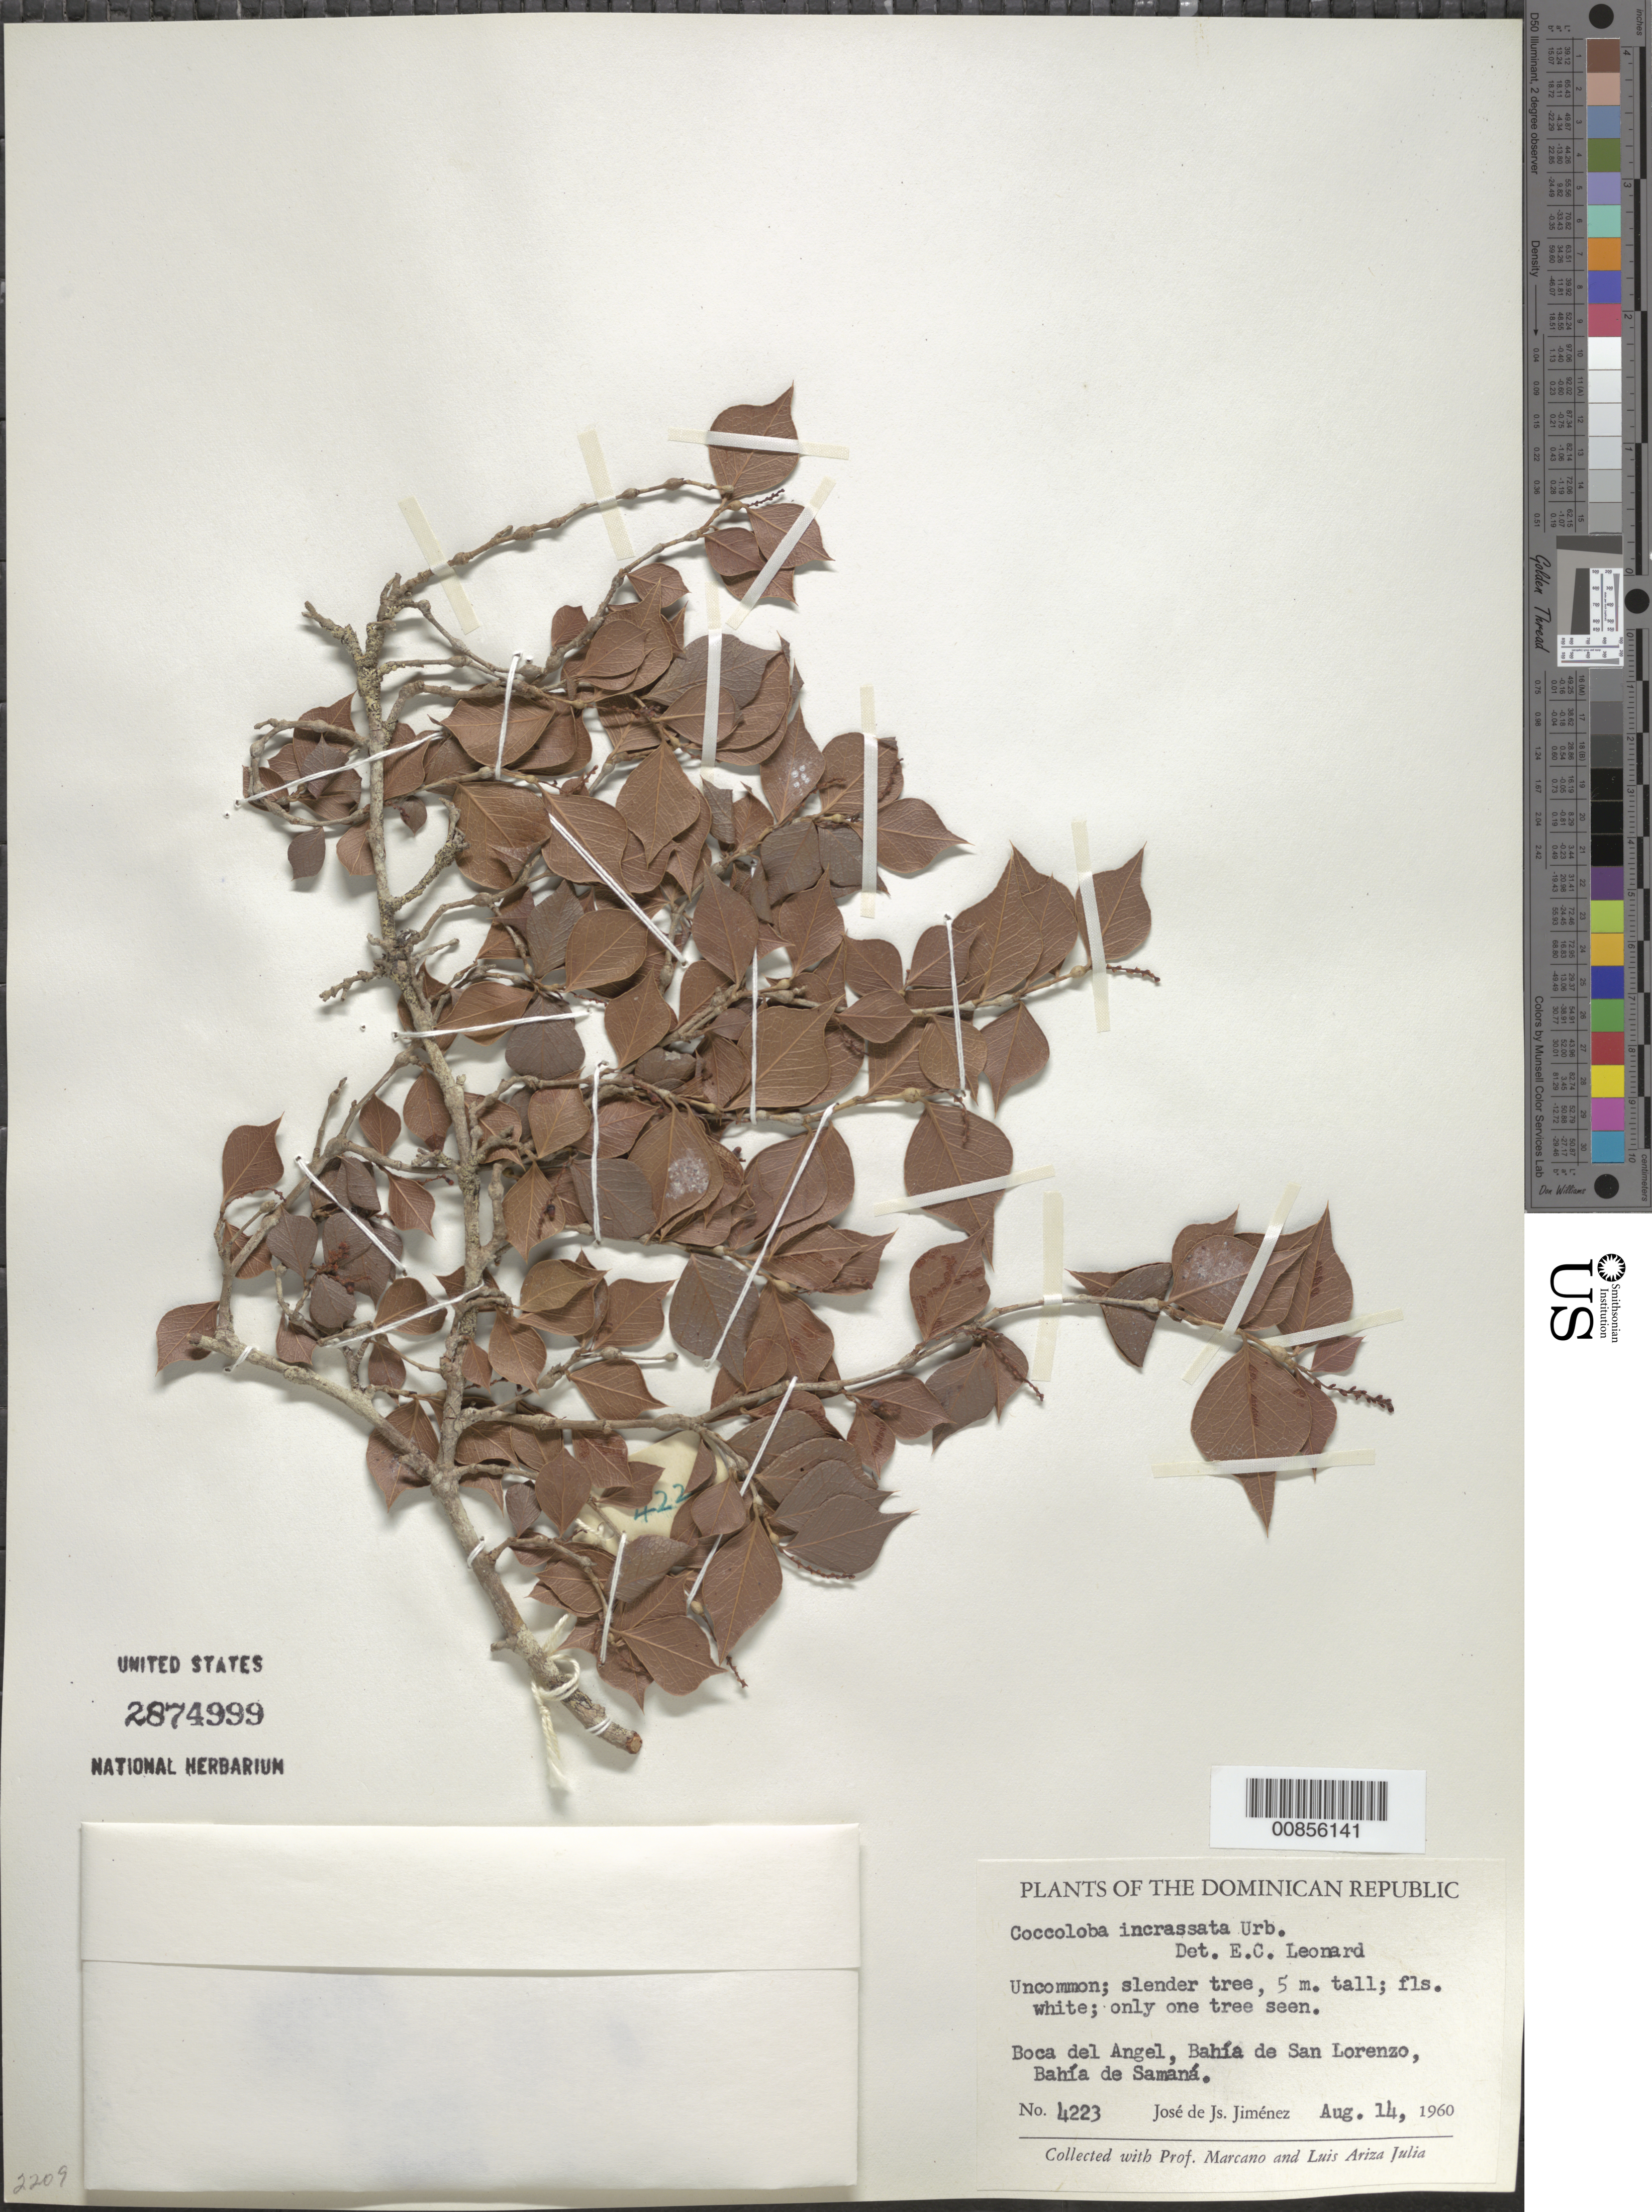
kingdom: Plantae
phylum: Tracheophyta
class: Magnoliopsida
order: Caryophyllales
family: Polygonaceae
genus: Coccoloba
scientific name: Coccoloba incrassata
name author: Urb.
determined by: Leonard, Emery C., (US)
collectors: J. J. Jiménez Almonte, E. J. Marcano F. & L. Ariza-Julia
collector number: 4223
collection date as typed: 14 Aug 1960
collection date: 1960-08-14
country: Dominican Republic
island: Hispaniola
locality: Boca del Angel, Bahía de San Lorenzo, Bahía de Samaná.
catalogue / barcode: US 2874999